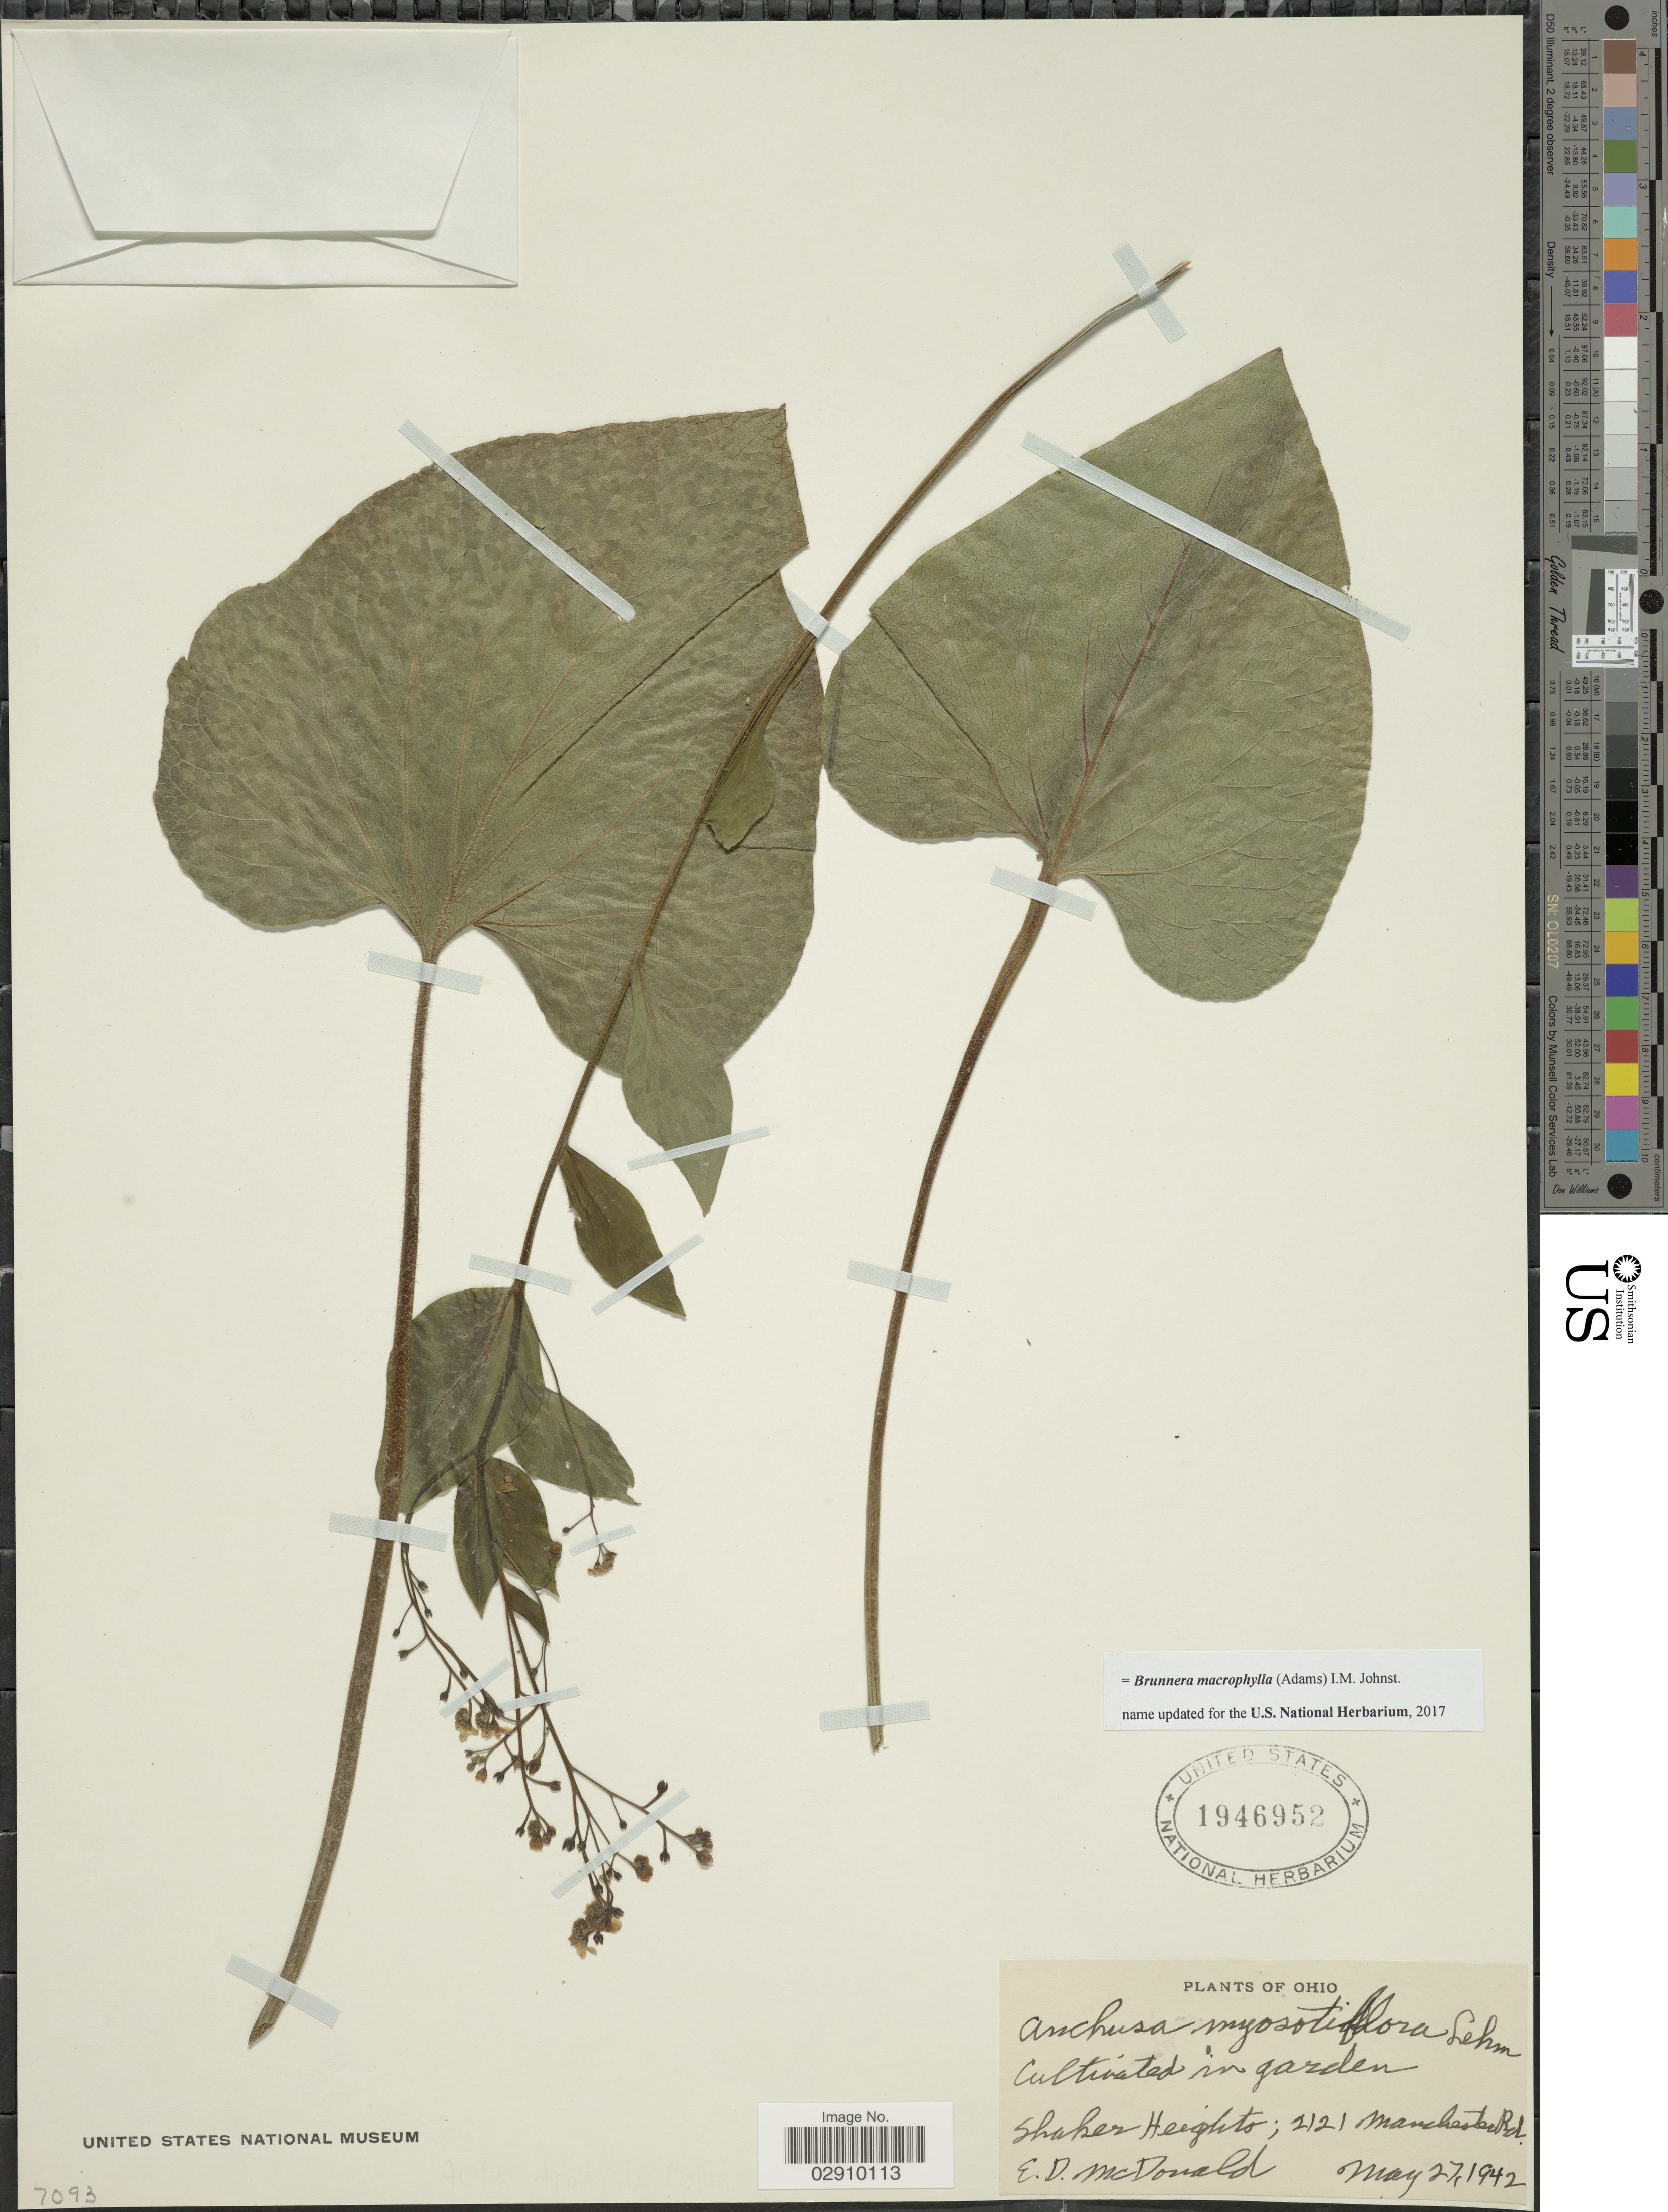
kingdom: Plantae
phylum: Tracheophyta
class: Magnoliopsida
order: Boraginales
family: Boraginaceae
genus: Brunnera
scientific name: Brunnera macrophylla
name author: (Adams) I.M. Johnst.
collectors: E. D. McDonald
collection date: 1942-05-27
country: United States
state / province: Ohio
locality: Shaker Heights; 2121 Manchester Rd. In garden.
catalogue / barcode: US 1946952